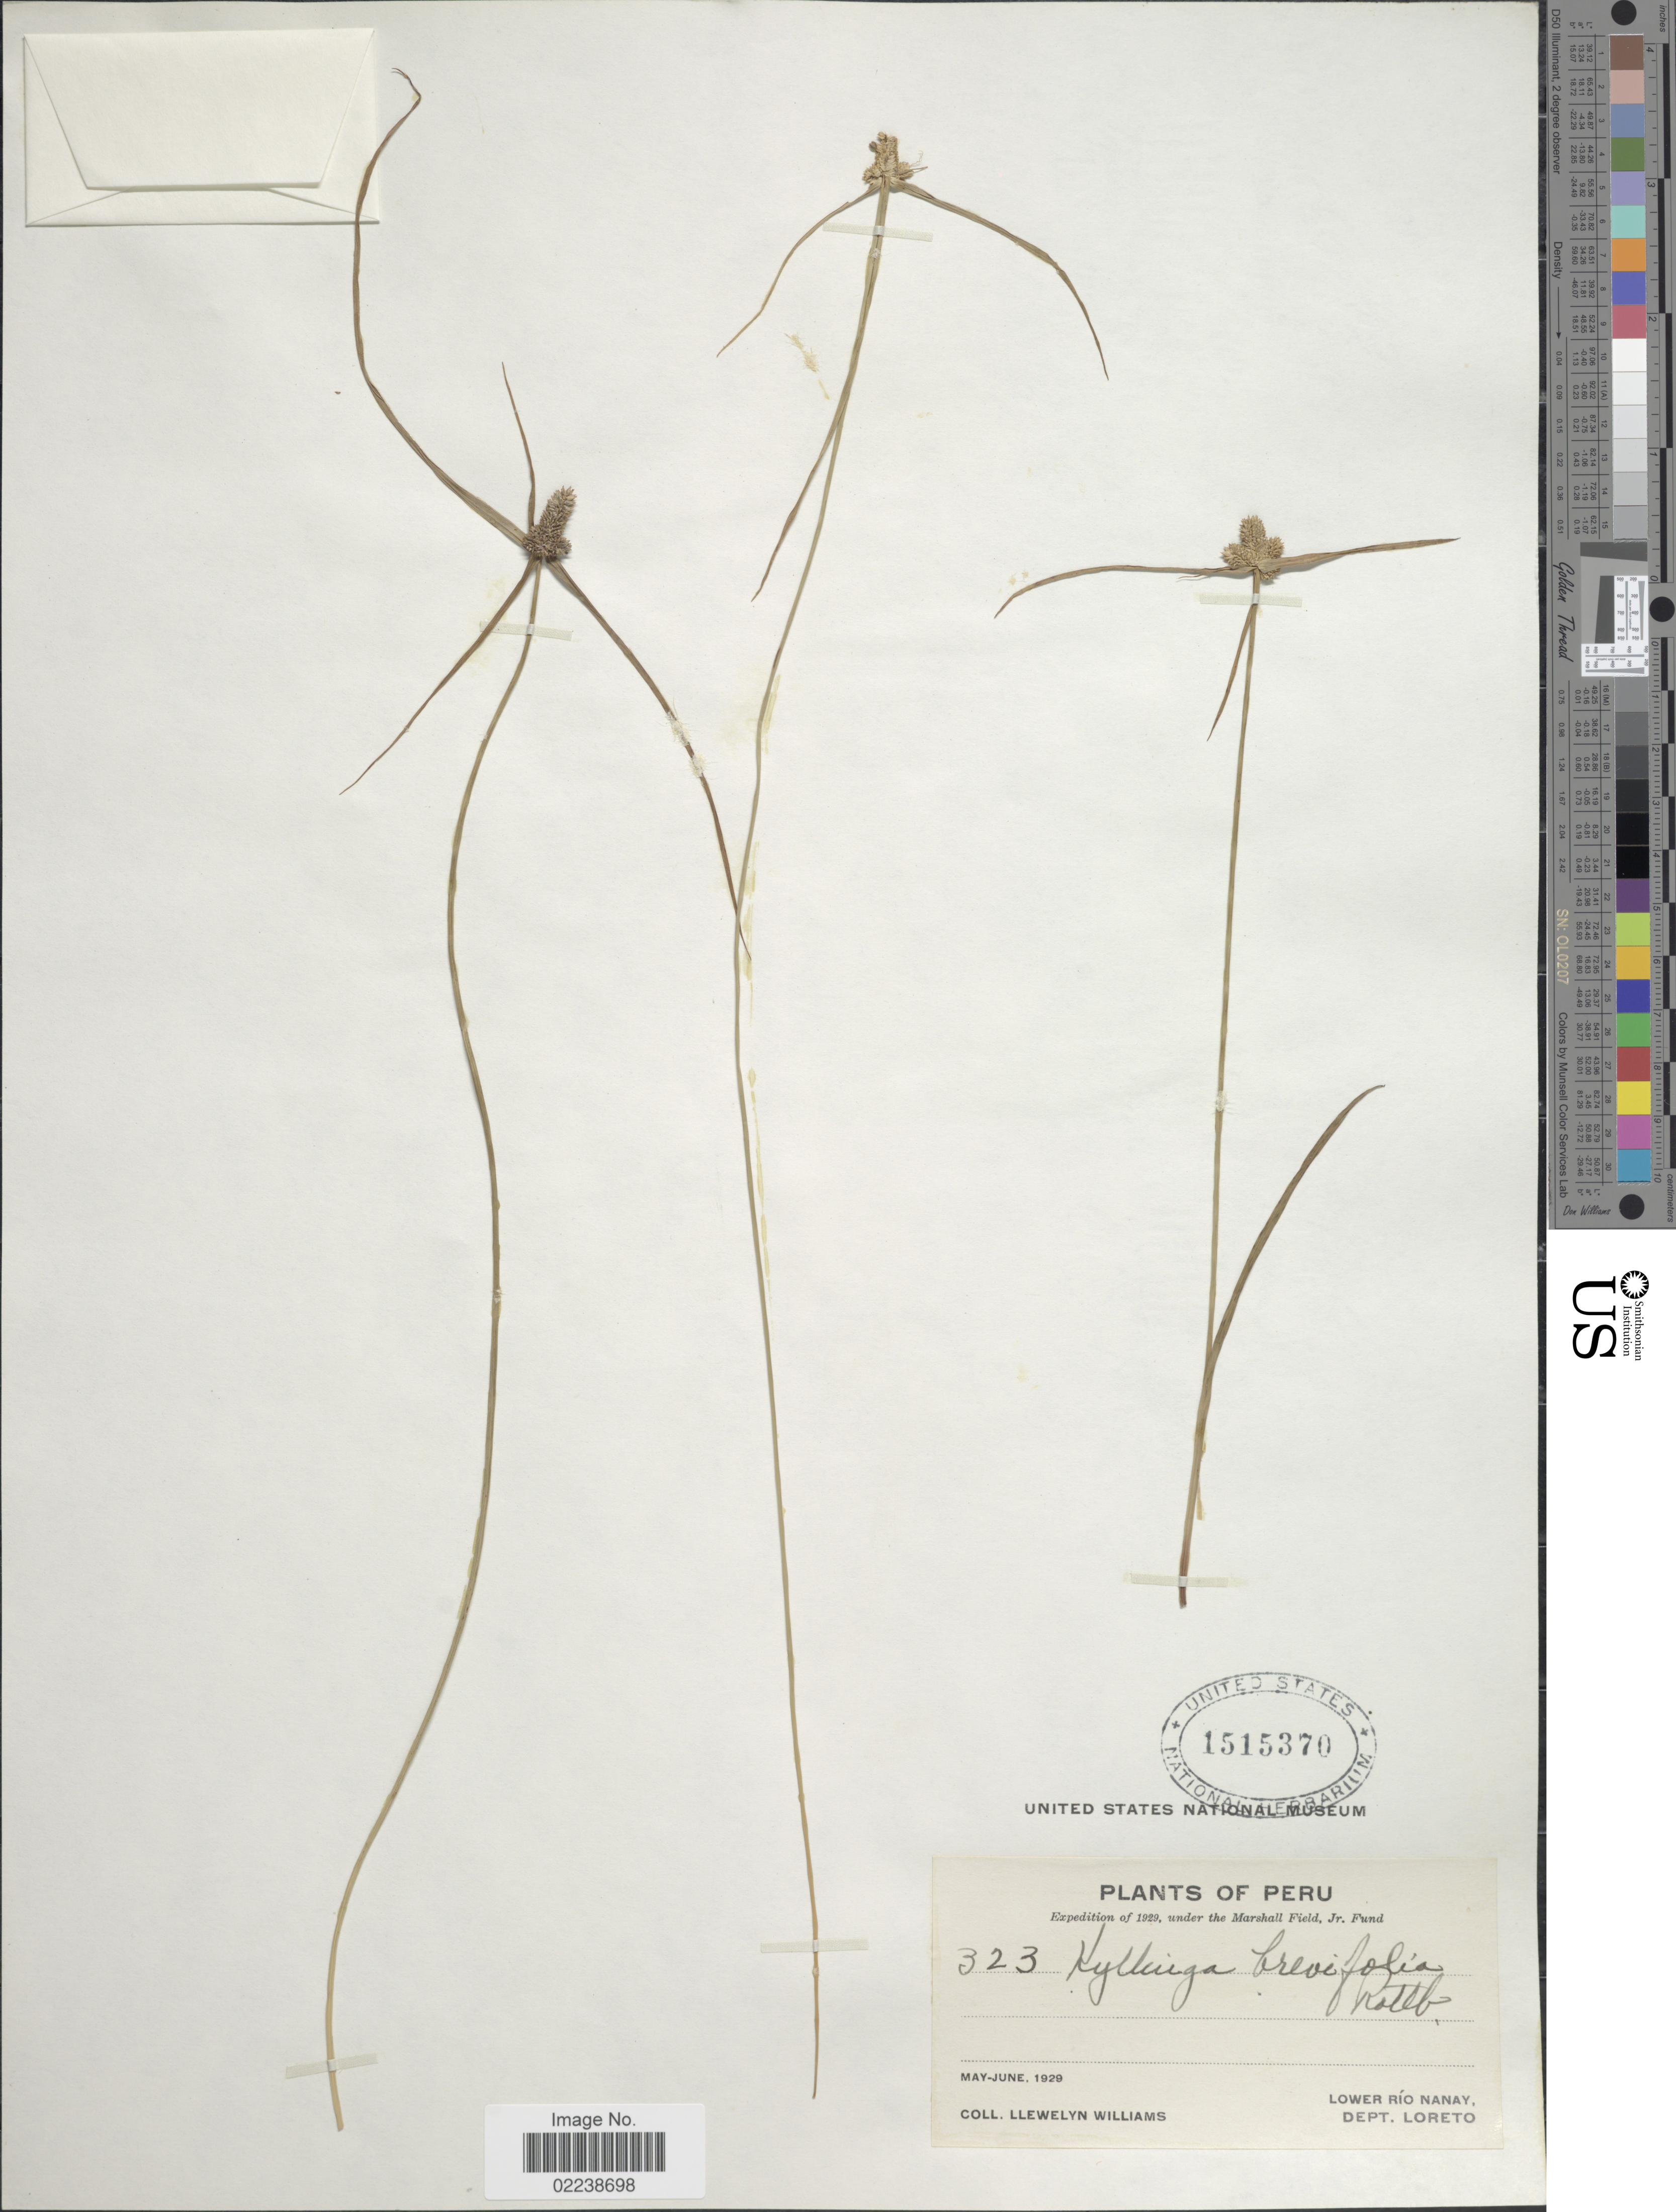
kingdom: Plantae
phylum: Tracheophyta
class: Liliopsida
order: Poales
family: Cyperaceae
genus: Cyperus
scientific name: Cyperus sesquiflorus subsp. sesquiflorus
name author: (Torr.) Mattf. & Kük.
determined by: Strong, M. T., (US), Smithsonian Institution - National Museum of Natural History (UNITED STATES)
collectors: Ll. Williams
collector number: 323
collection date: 1929-05/1929-06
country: Peru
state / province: Loreto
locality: Lower Rio Nanay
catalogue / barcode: US 1515370